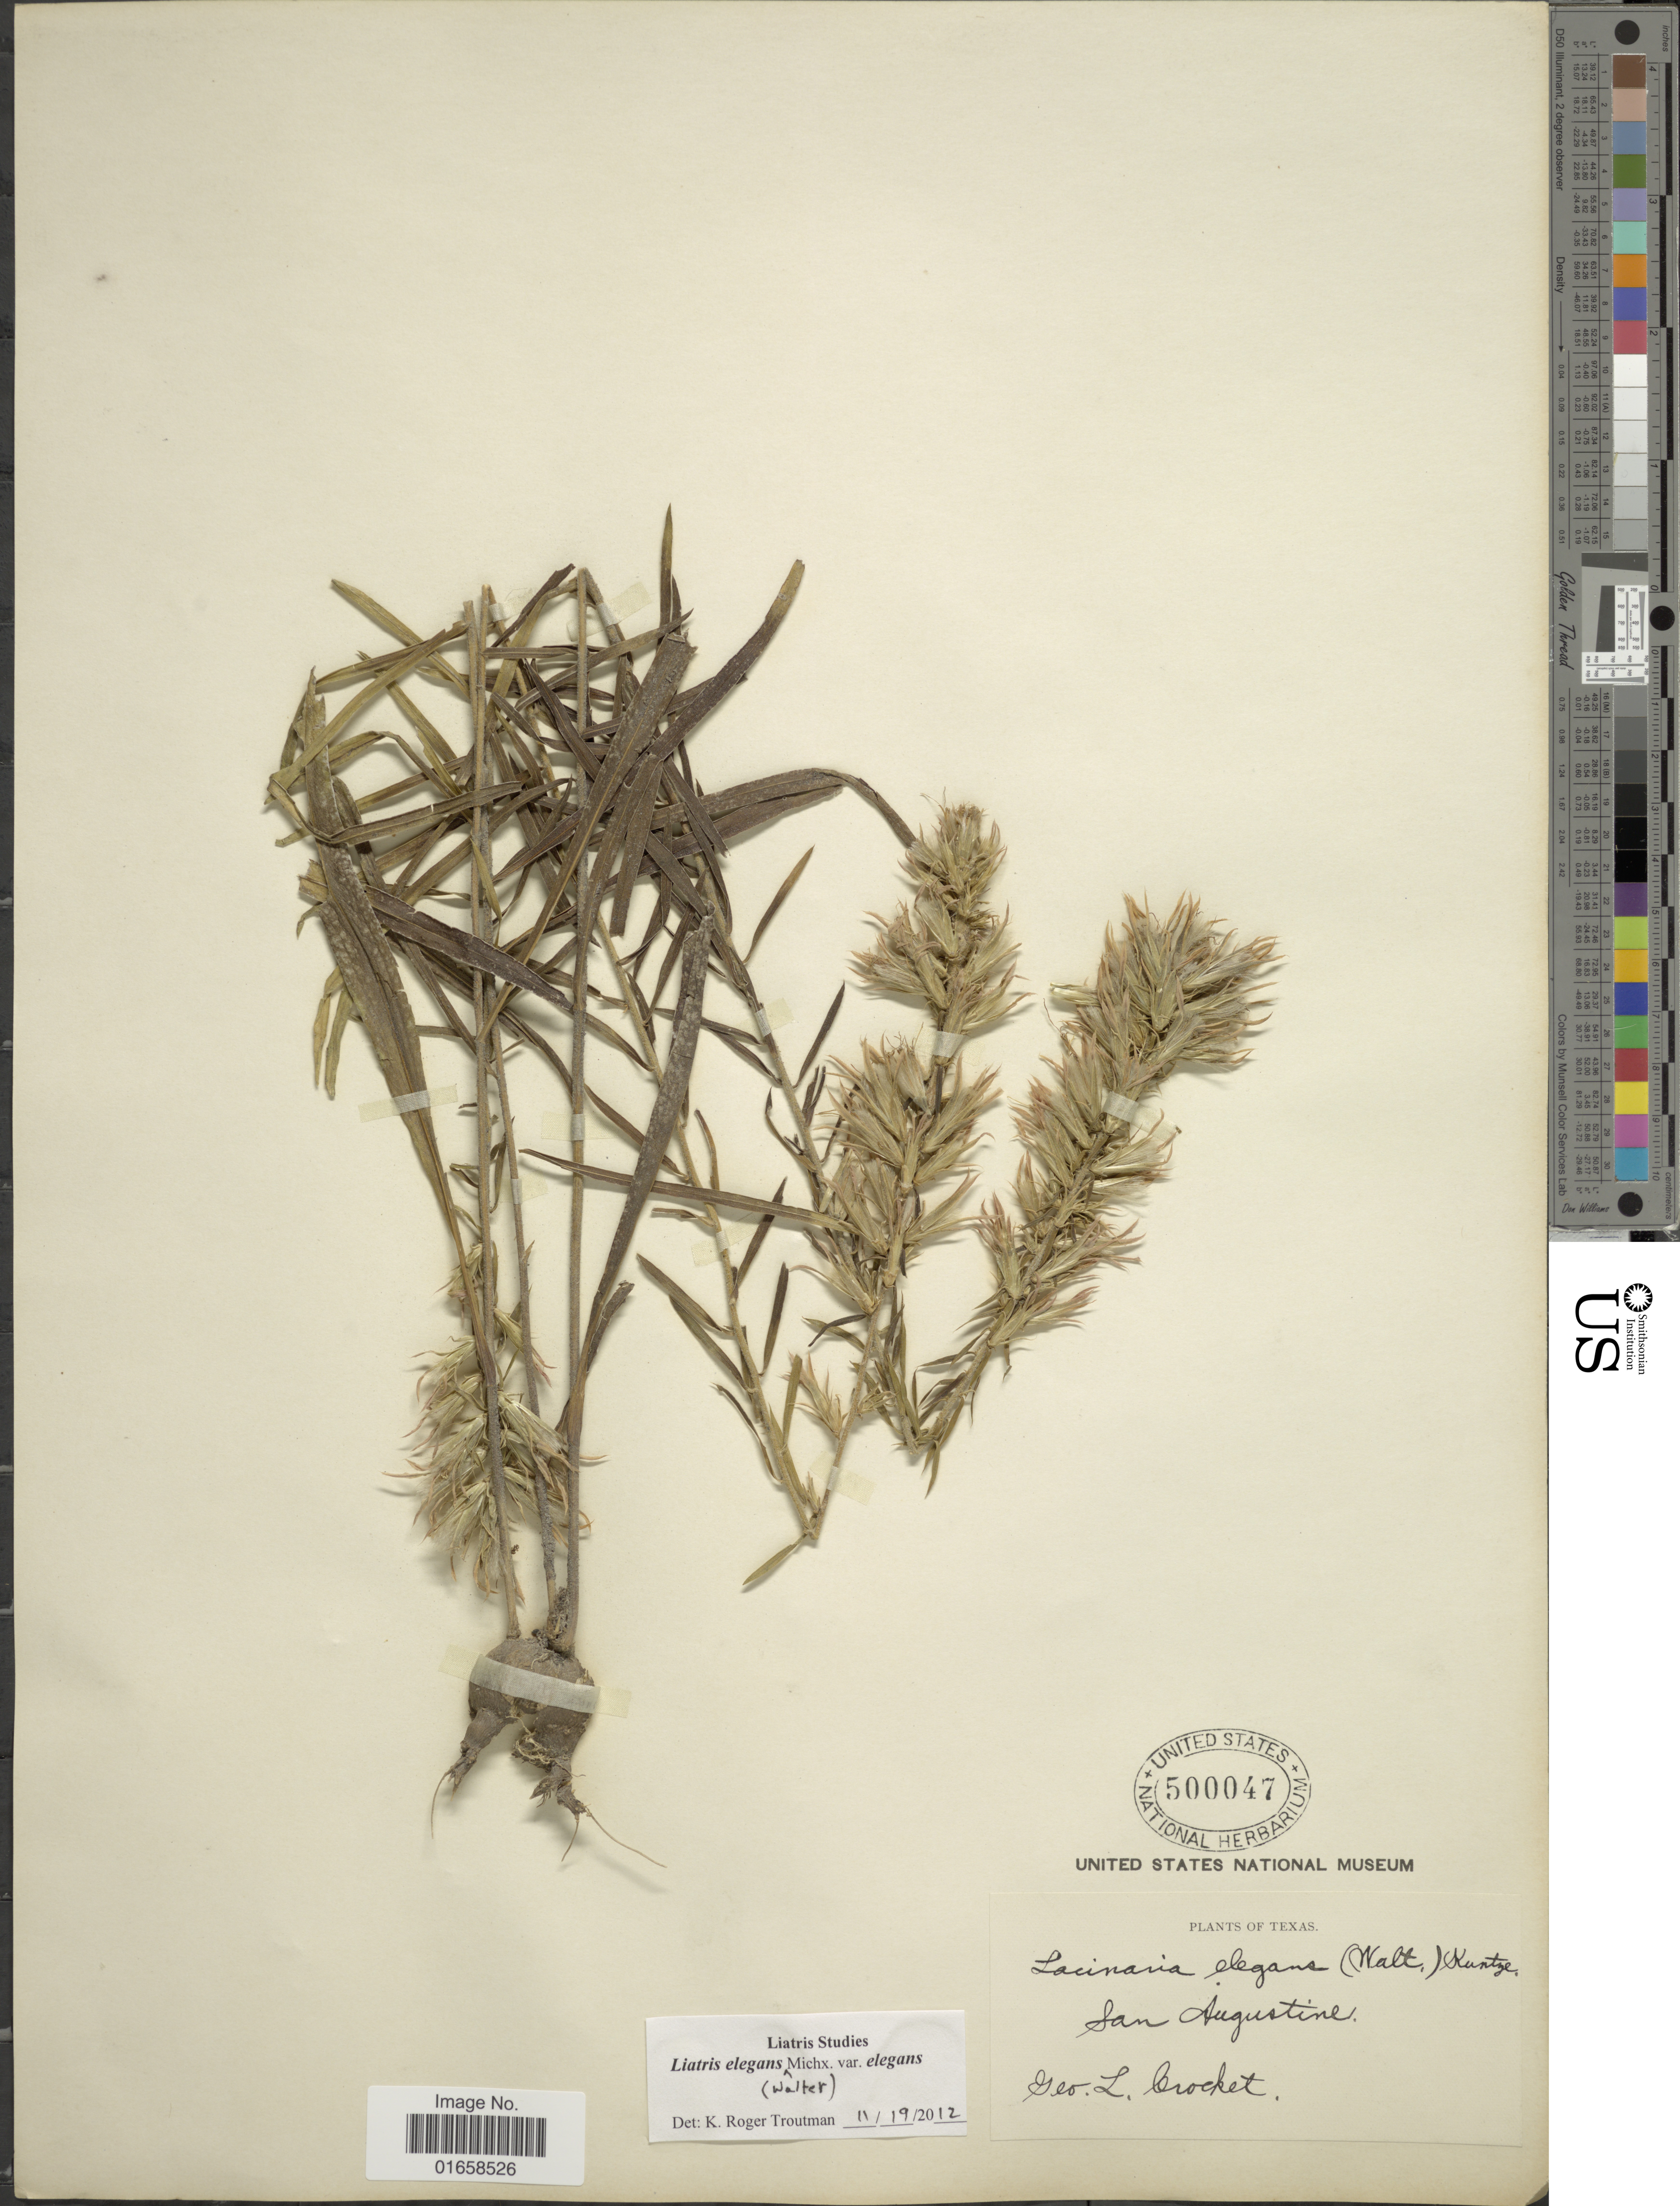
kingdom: Plantae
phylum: Tracheophyta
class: Magnoliopsida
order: Asterales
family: Asteraceae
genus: Liatris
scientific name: Liatris elegans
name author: (Walter) Michx.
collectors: G. Crocket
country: United States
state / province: Texas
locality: San Augustine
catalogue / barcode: US 500047